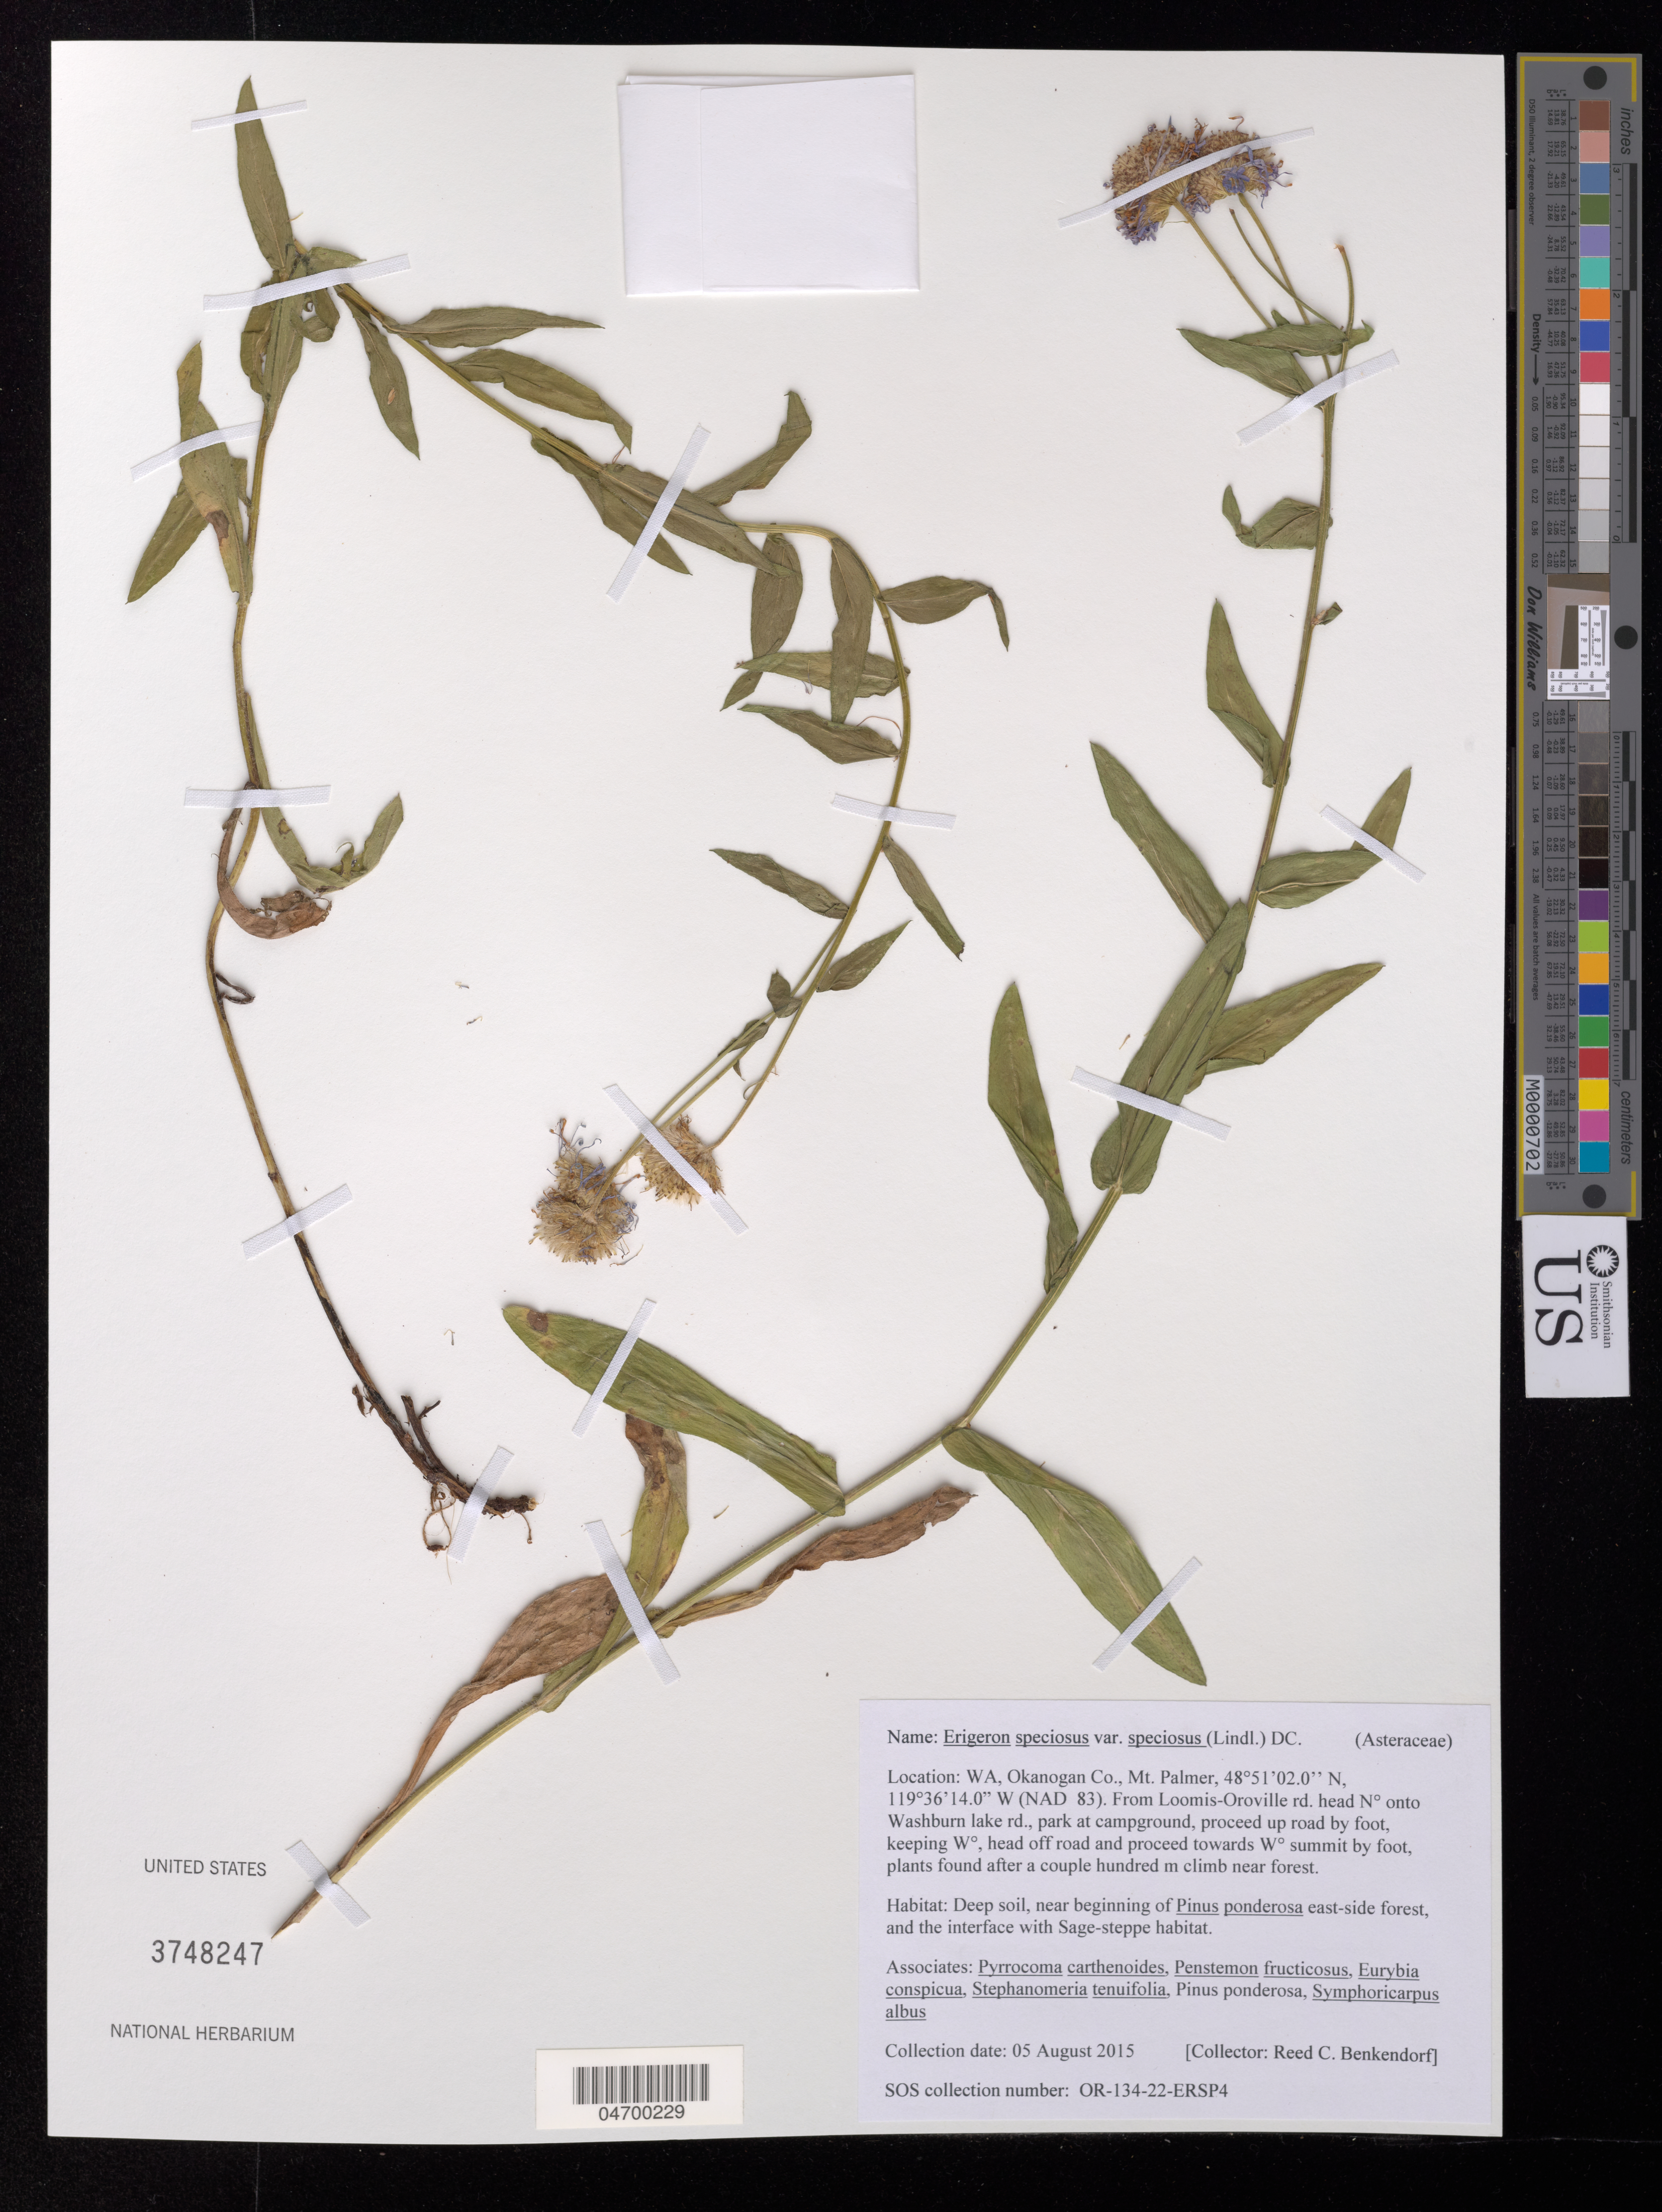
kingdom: Plantae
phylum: Tracheophyta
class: Magnoliopsida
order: Asterales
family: Asteraceae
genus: Erigeron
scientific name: Erigeron speciosus var. speciosus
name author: (Lindl.) DC.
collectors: R. Benkendorf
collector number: OR-134-22-ERSP4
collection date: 2015-08-05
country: United States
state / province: Washington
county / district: Okanogan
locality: WA, Okanogan Co., Mt. Palmer, (NAD 83). From Loomis-Oroville rd. head Nº onto Washburn lake rd., park at campground, proceed up road by foot, keeping Wº, head off road and proceed towards Wº summit by foot.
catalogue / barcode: US 3748247